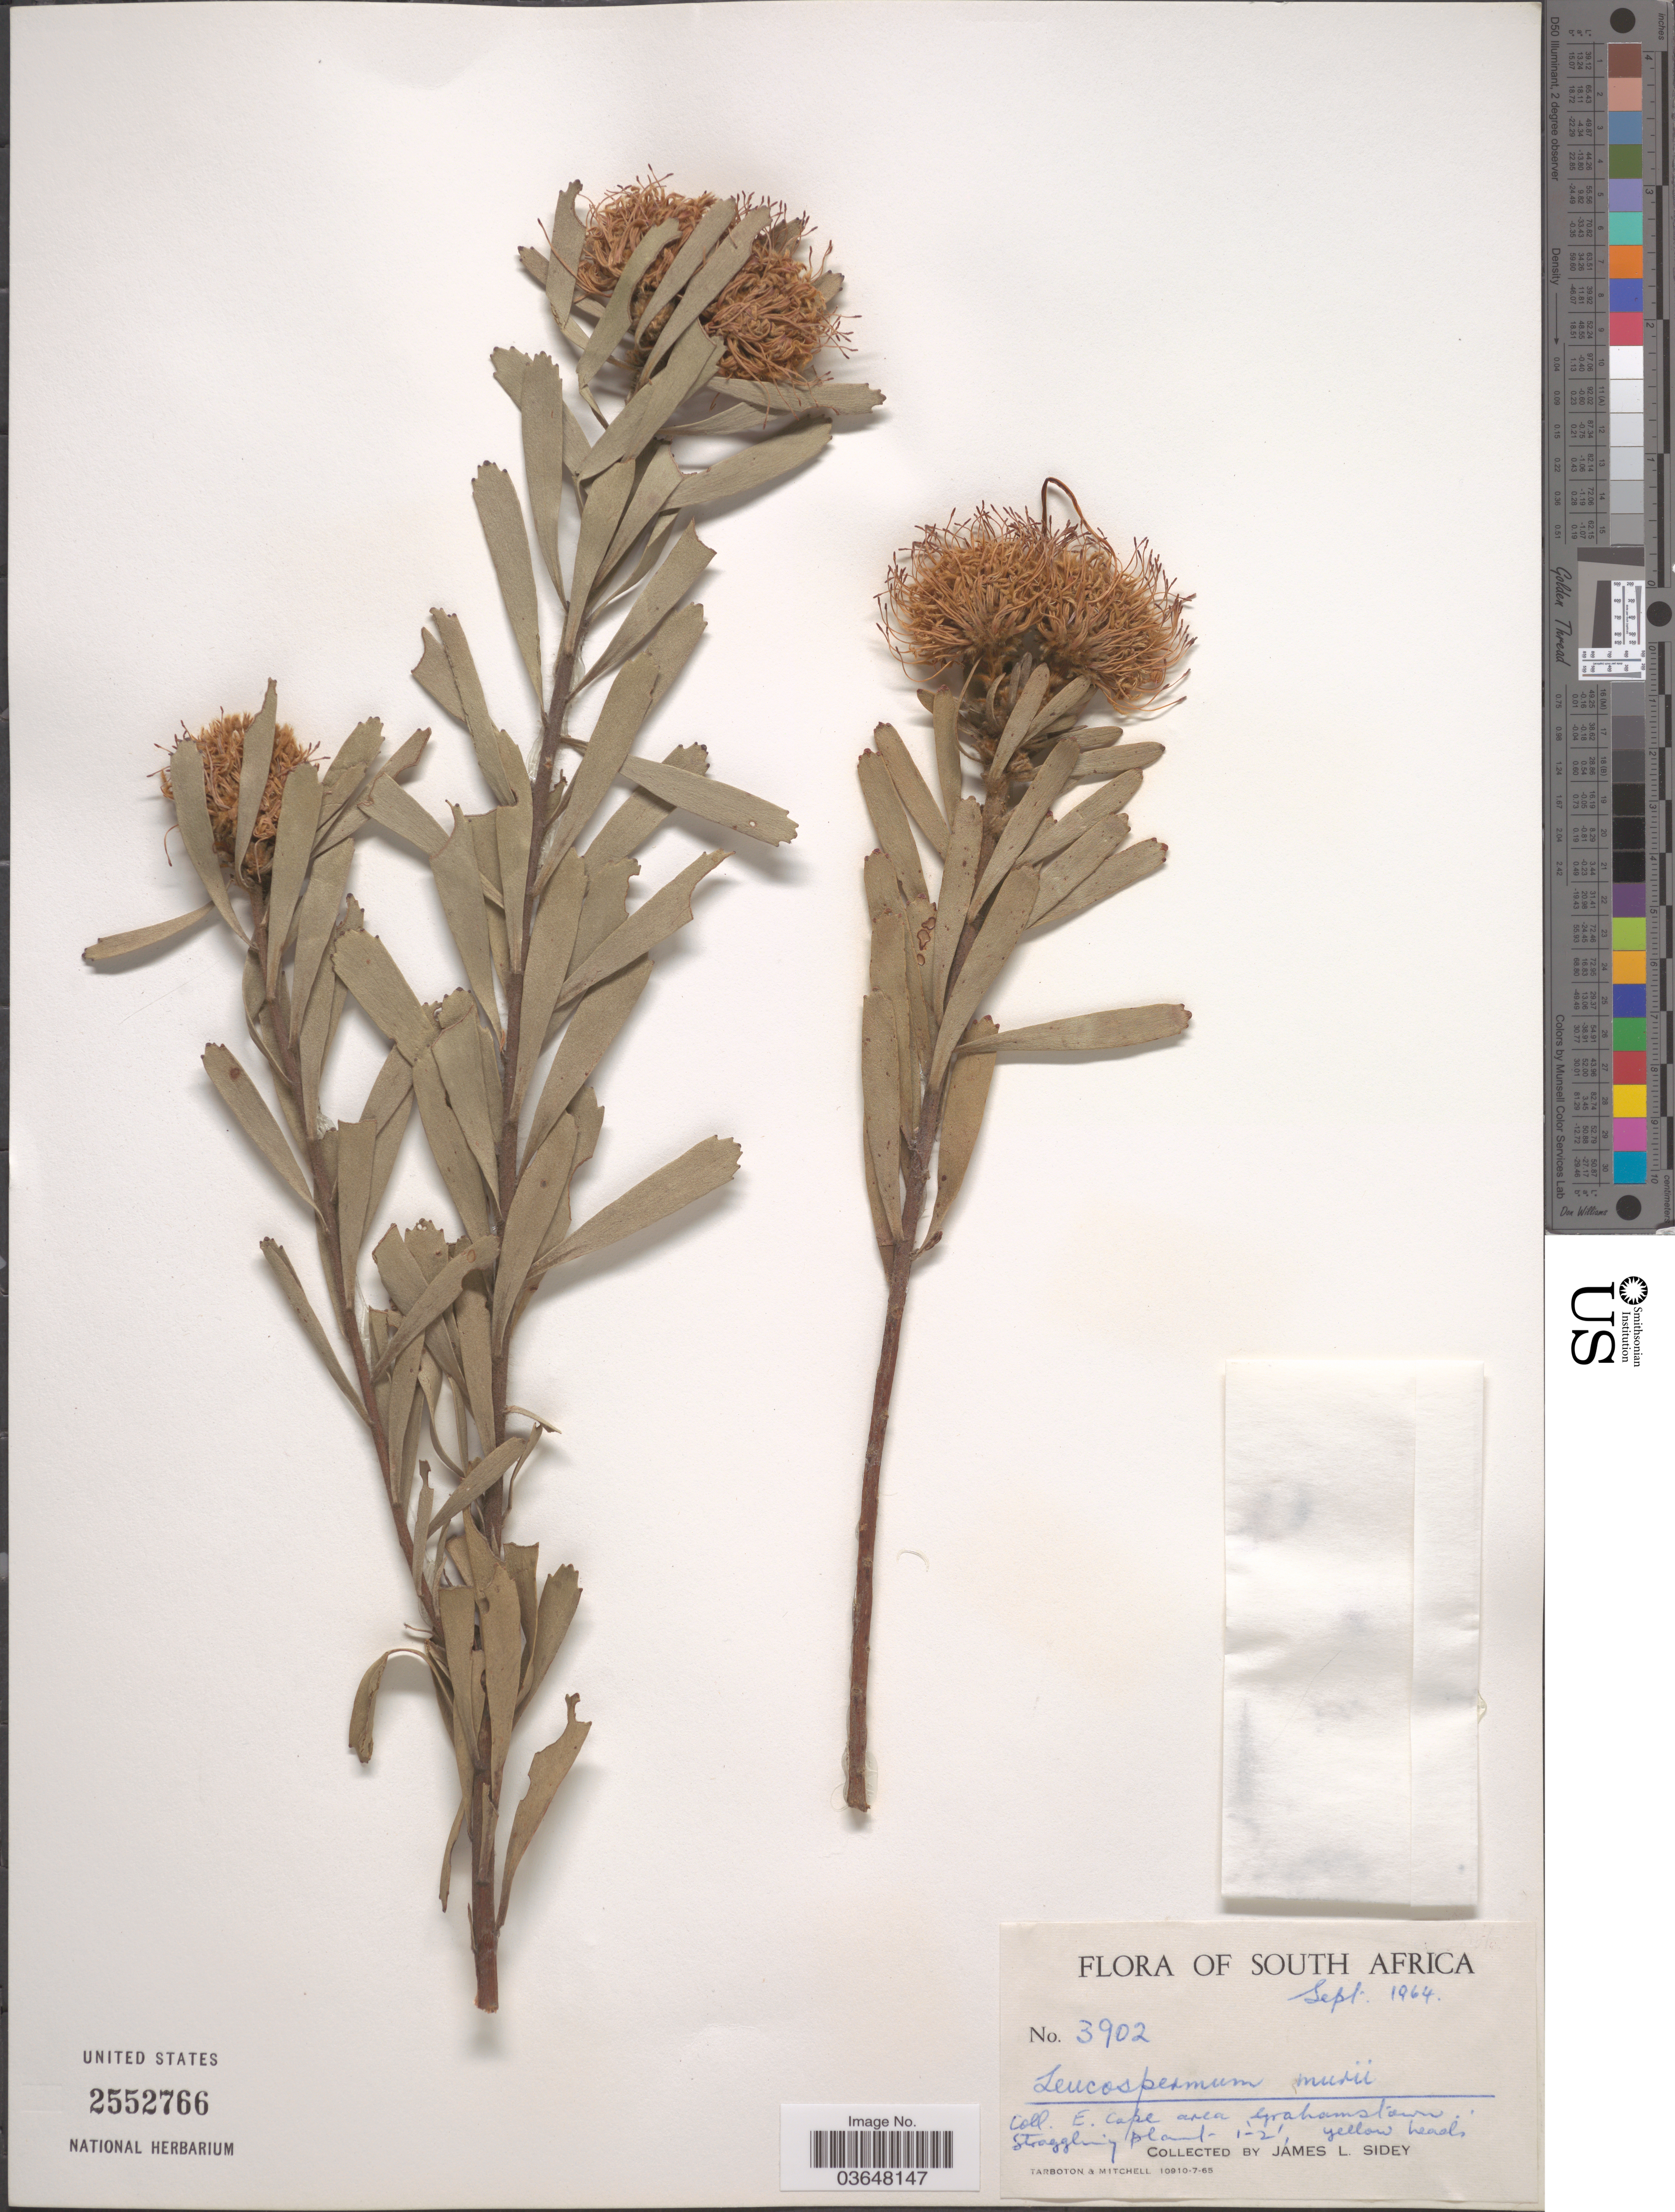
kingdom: Plantae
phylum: Tracheophyta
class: Magnoliopsida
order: Proteales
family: Proteaceae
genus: Leucospermum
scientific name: Leucospermum muirii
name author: E. Phillips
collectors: J. L. Sidey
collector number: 3902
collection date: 1964-09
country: South Africa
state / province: Eastern Cape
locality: E. Cape area. Grahamstown.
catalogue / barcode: US 2552766